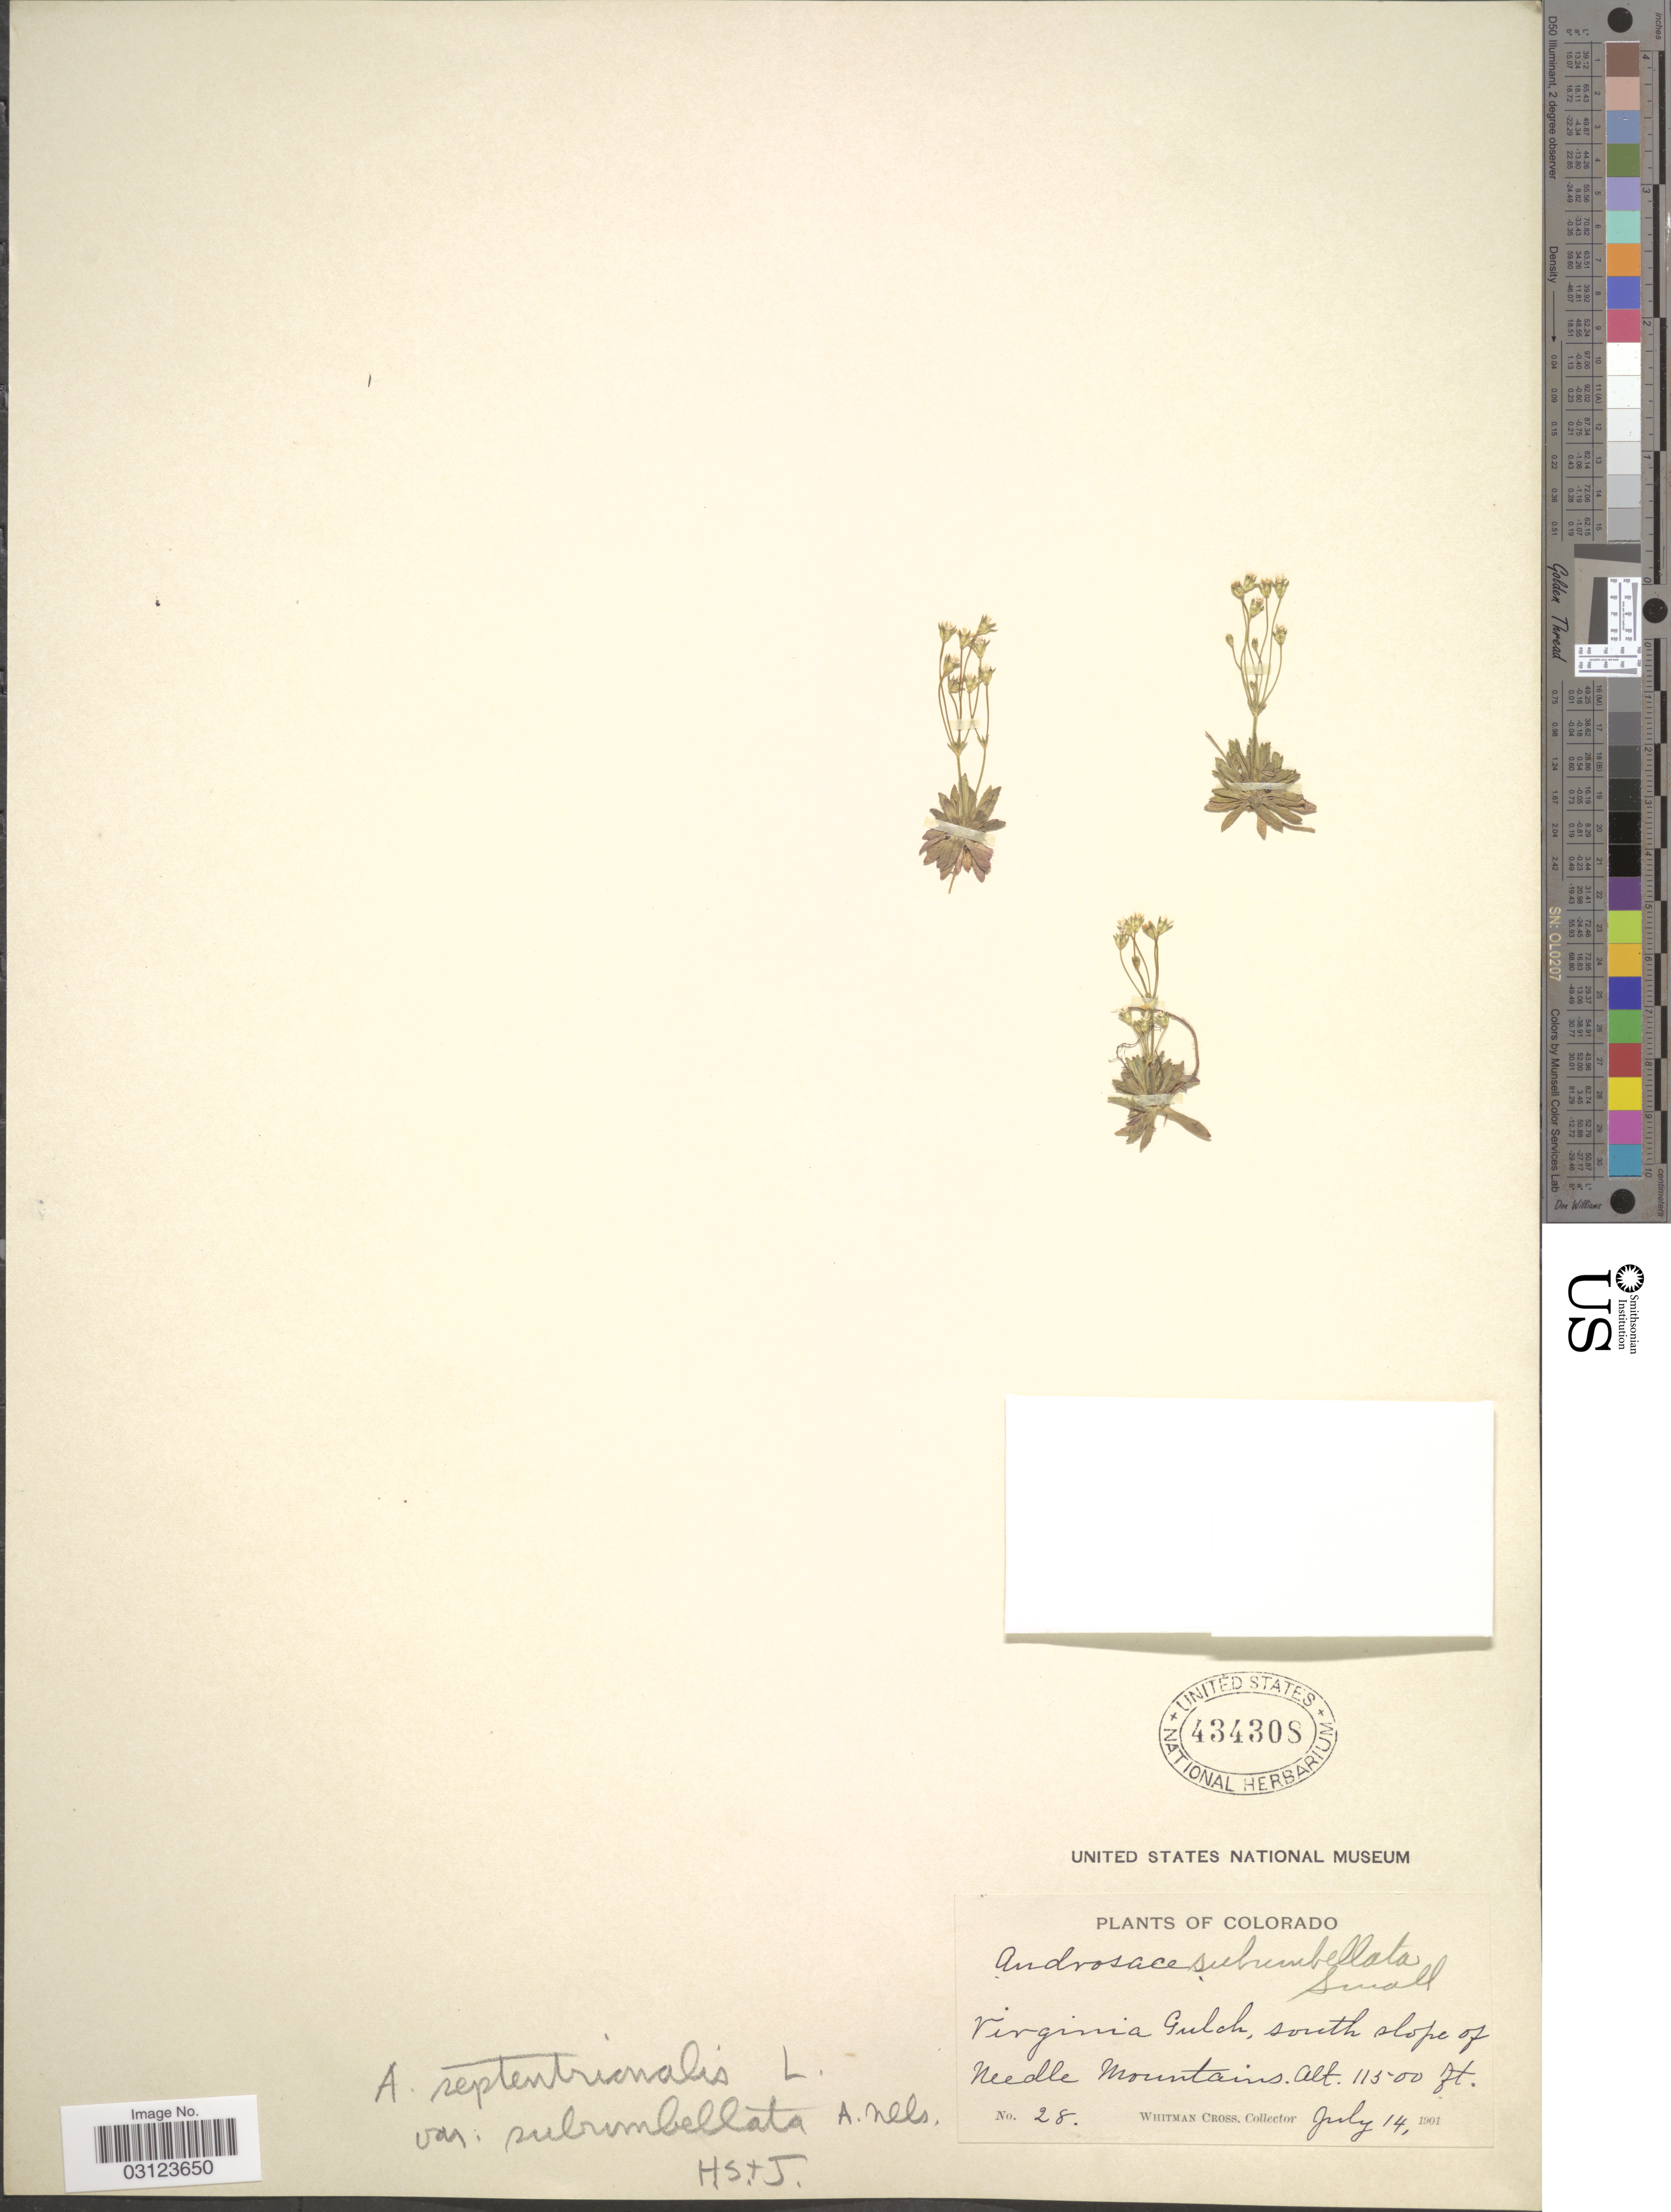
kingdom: Plantae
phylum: Tracheophyta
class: Magnoliopsida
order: Ericales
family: Primulaceae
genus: Androsace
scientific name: Androsace septentrionalis subsp. subumbellata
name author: (A. Nelson) G.T. Robbins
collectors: W. Cross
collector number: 28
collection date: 1901-07-14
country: United States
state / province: Colorado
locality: Virginia Gulch, south slope of Needle Mountains.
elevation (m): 3505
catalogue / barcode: US 434308